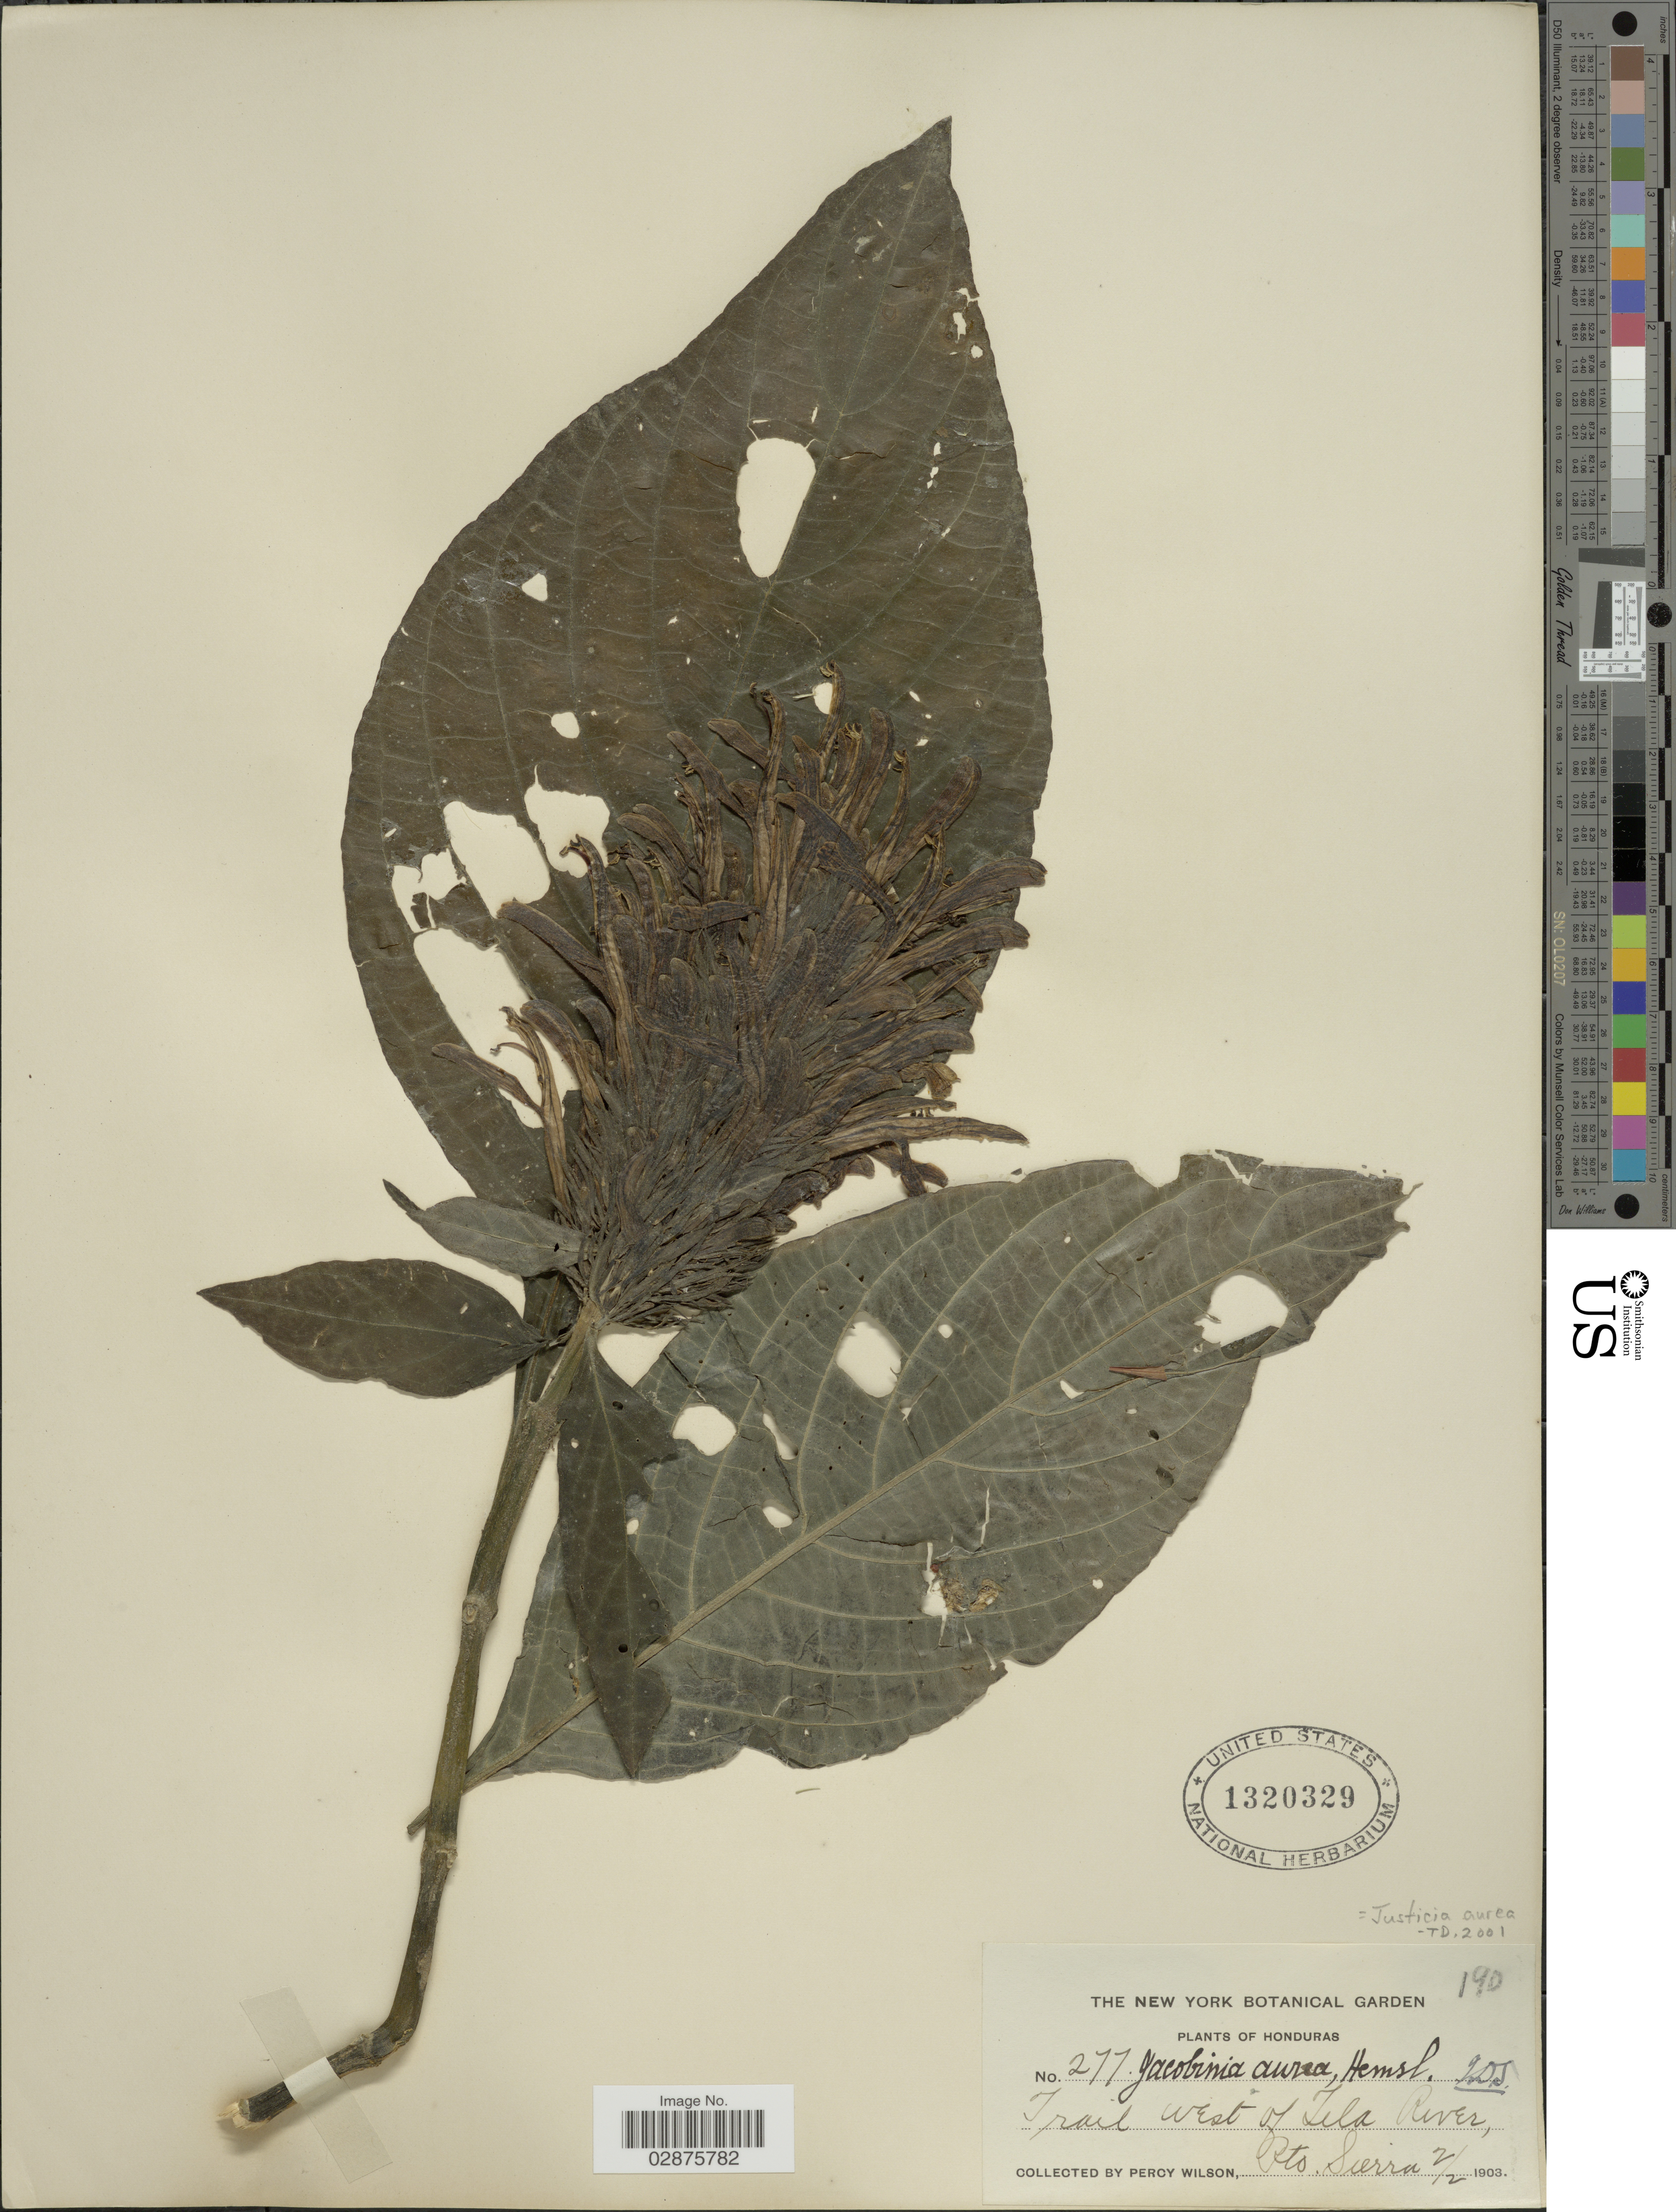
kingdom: Plantae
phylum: Tracheophyta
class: Magnoliopsida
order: Lamiales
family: Acanthaceae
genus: Justicia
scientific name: Justicia aurea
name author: Schltdl.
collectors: P. Wilson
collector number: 277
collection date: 1903-02-02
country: Honduras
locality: Trail West of Tila River, Dto. Sierra.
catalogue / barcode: US 1320329